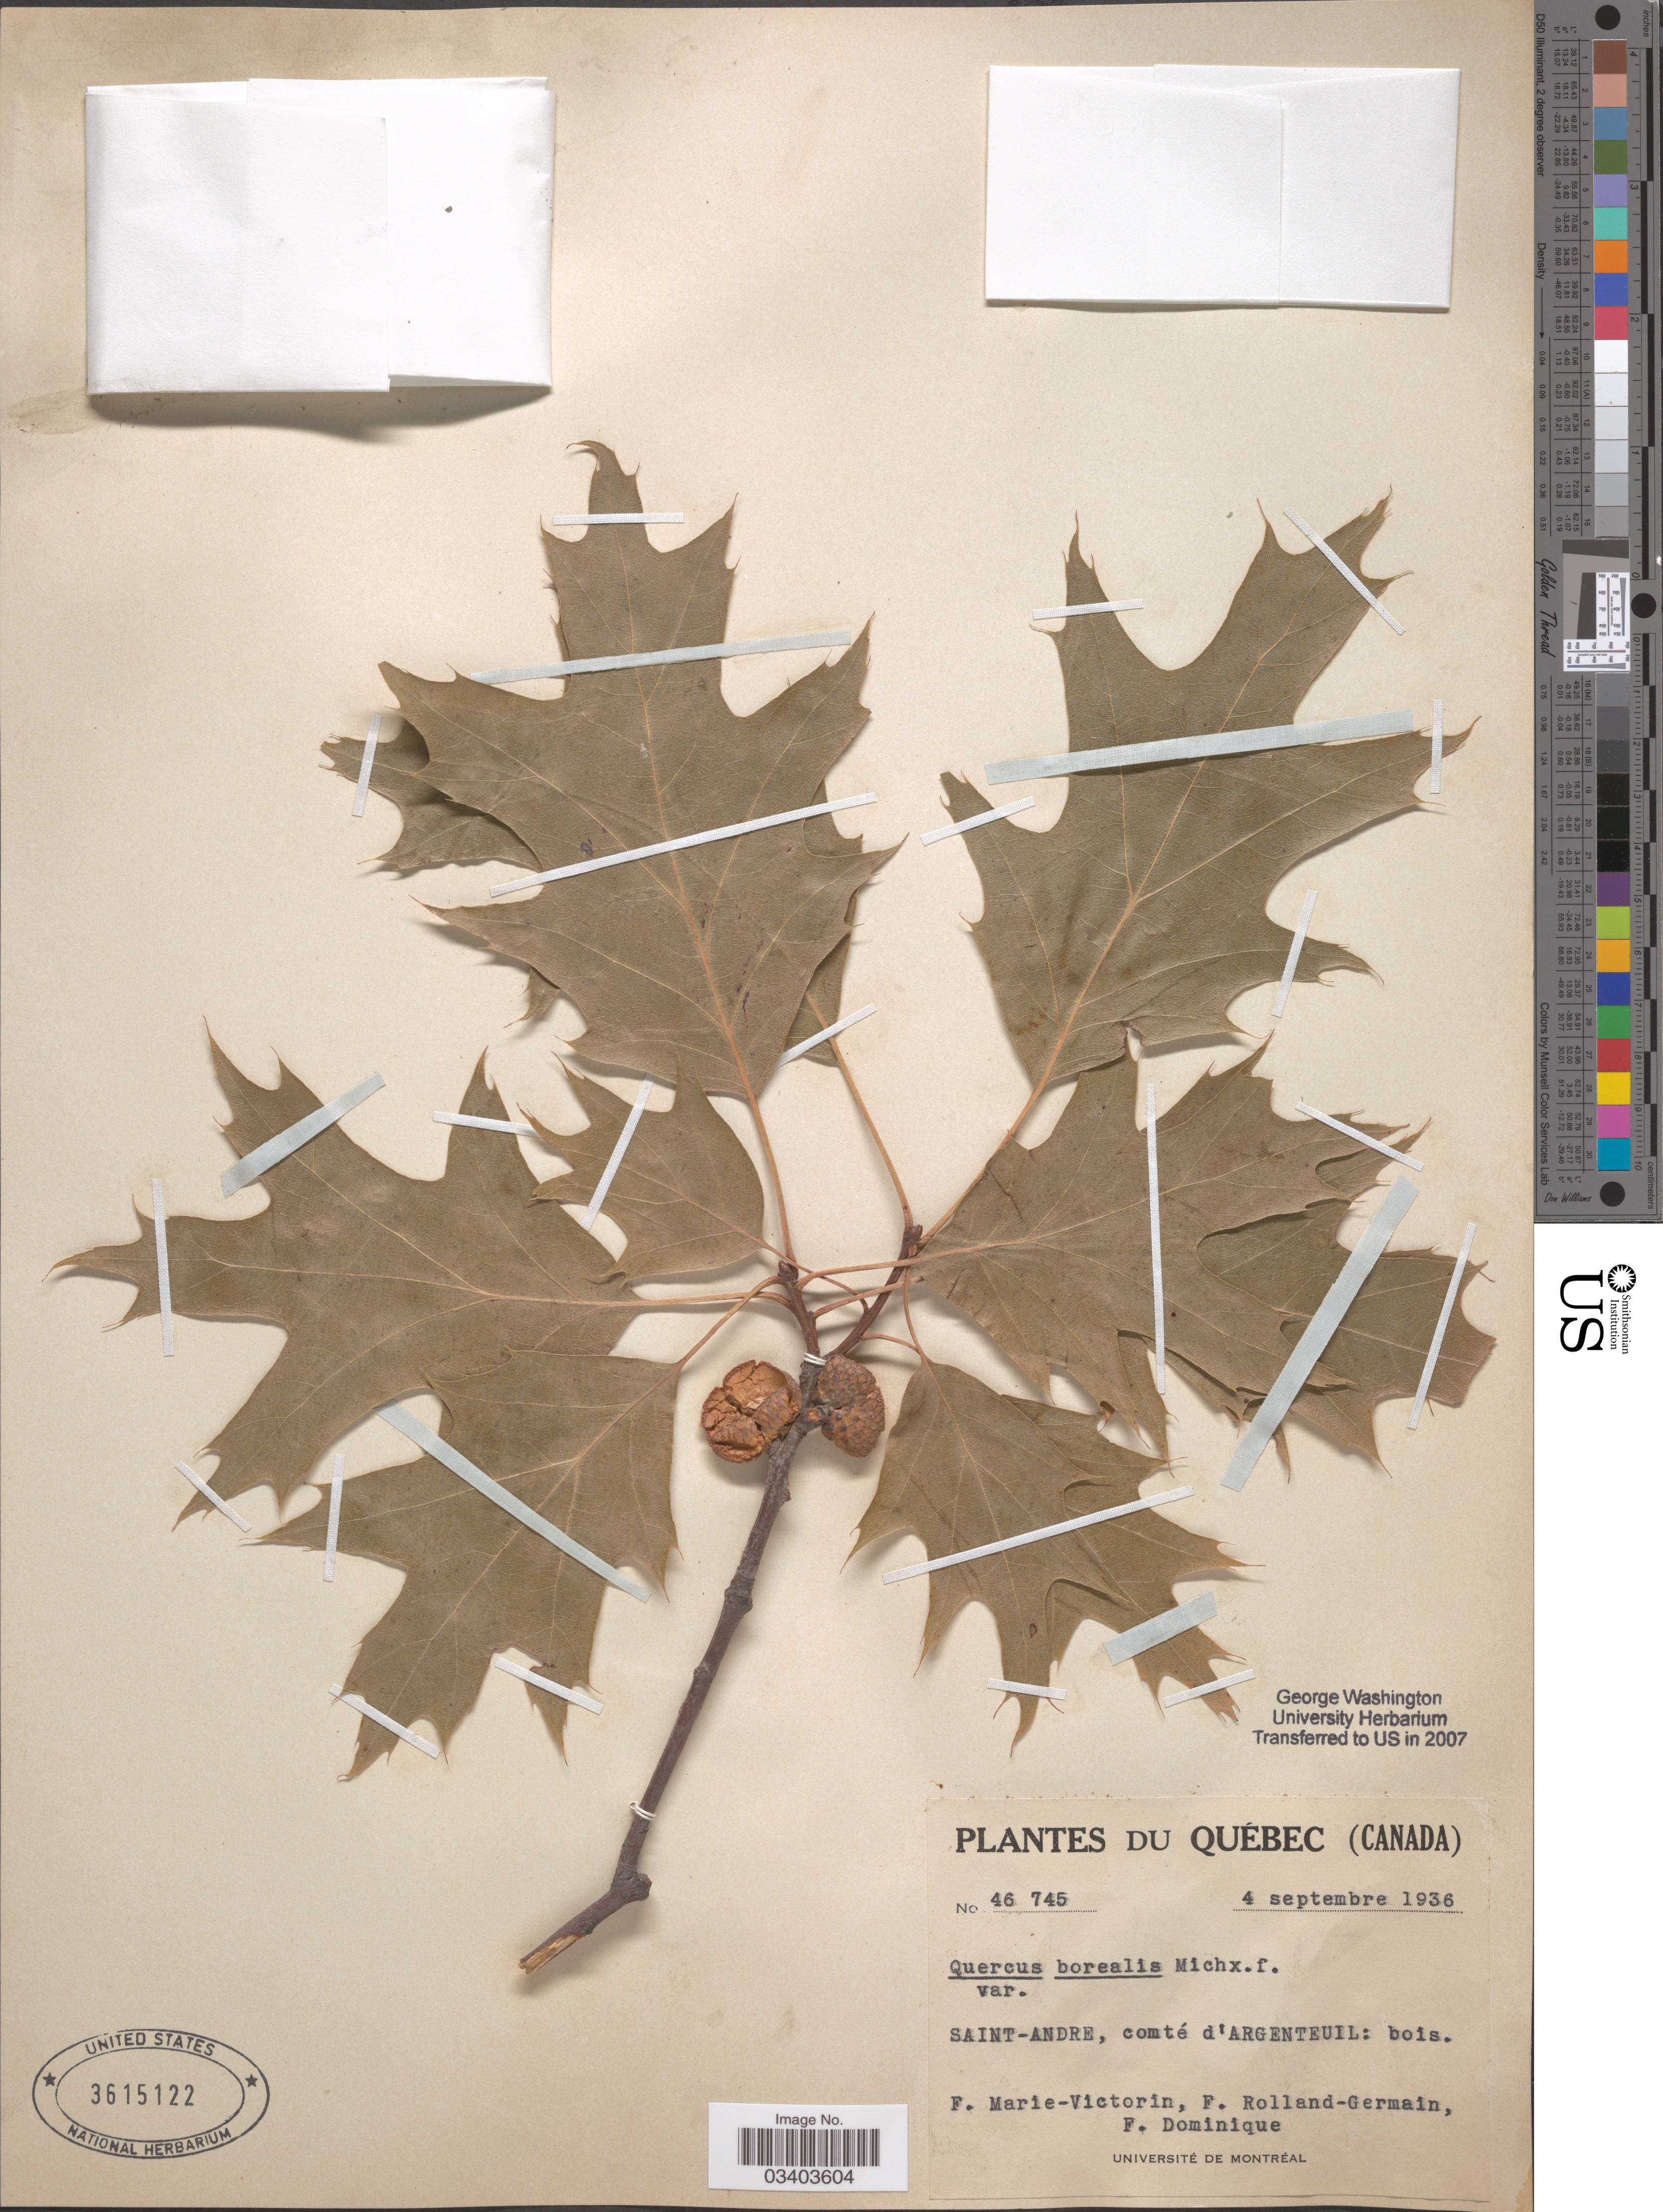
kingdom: Plantae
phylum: Tracheophyta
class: Magnoliopsida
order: Fagales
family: Fagaceae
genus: Quercus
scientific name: Quercus borealis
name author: F. Michx.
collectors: F. Marie-Victorin, Rolland-Germain & F. Dominique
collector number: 46745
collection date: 1936-09-04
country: Canada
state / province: Quebec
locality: Saint-Andre, comté d'Argenteuil: bois.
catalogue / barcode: US 3615122